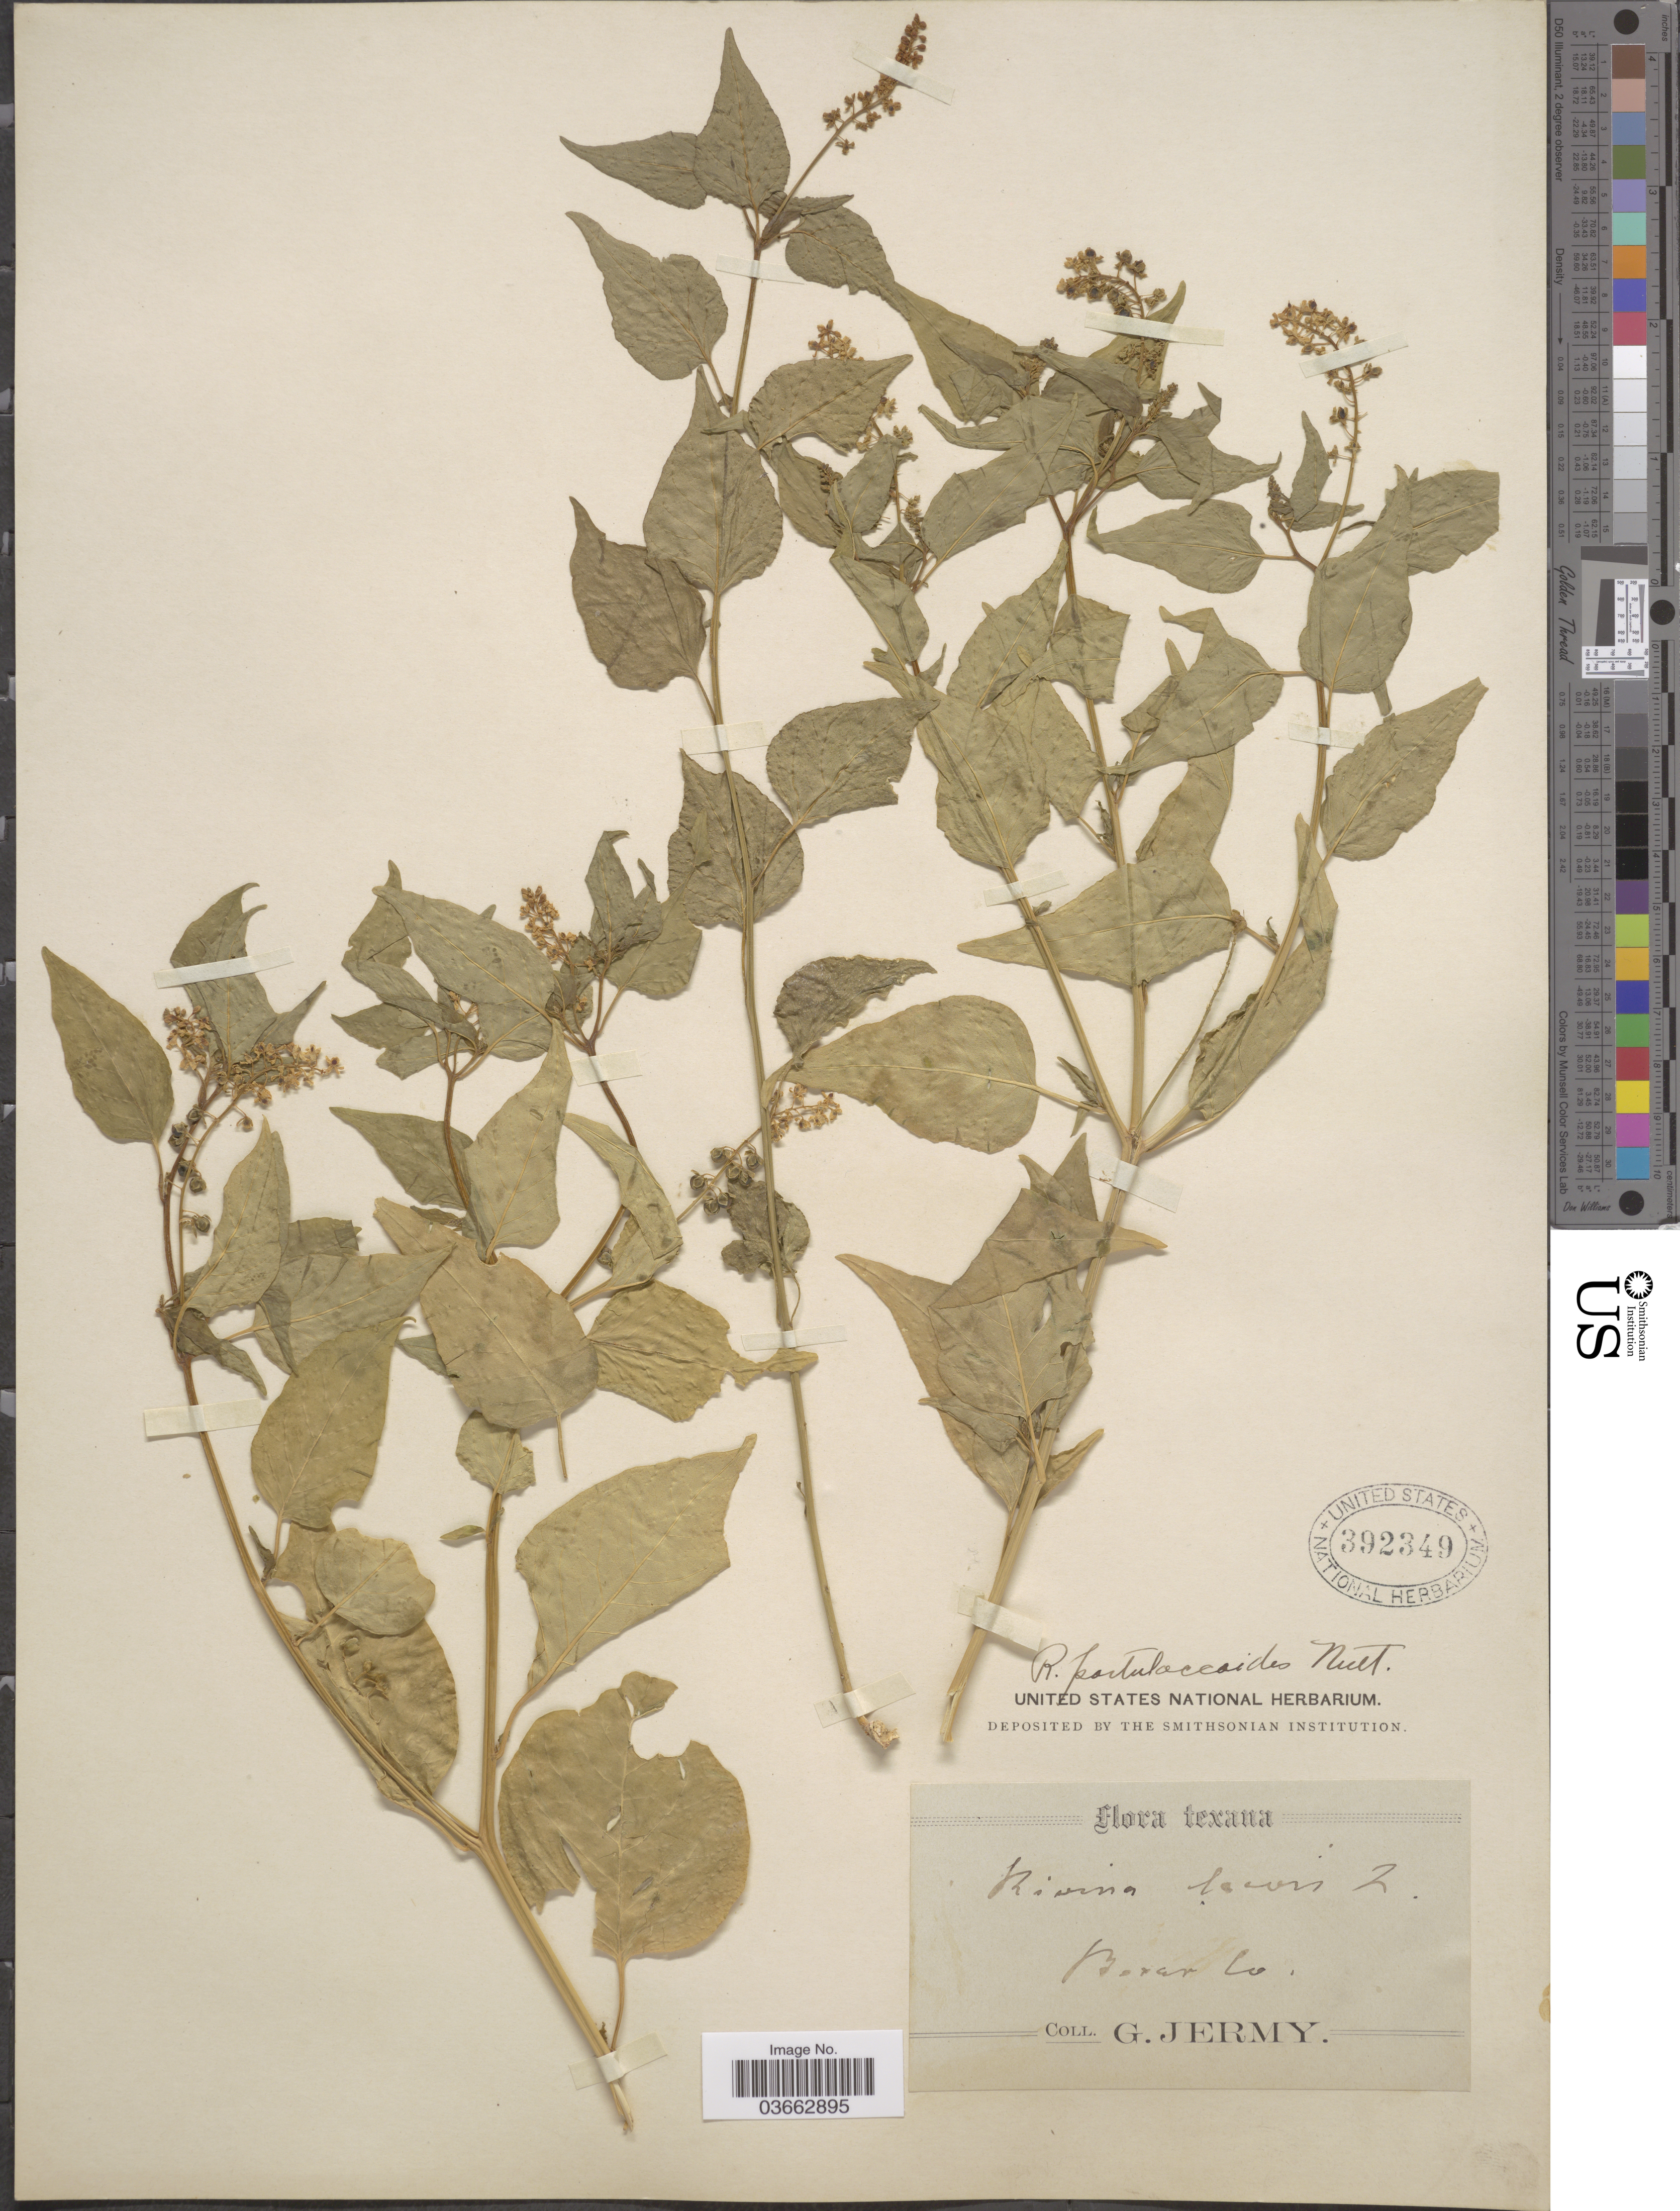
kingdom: Plantae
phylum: Tracheophyta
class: Magnoliopsida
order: Caryophyllales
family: Phytolaccaceae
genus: Rivina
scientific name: Rivina humilis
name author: L.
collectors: G. Jermy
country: United States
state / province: Texas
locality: Bexar Co.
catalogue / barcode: US 392349